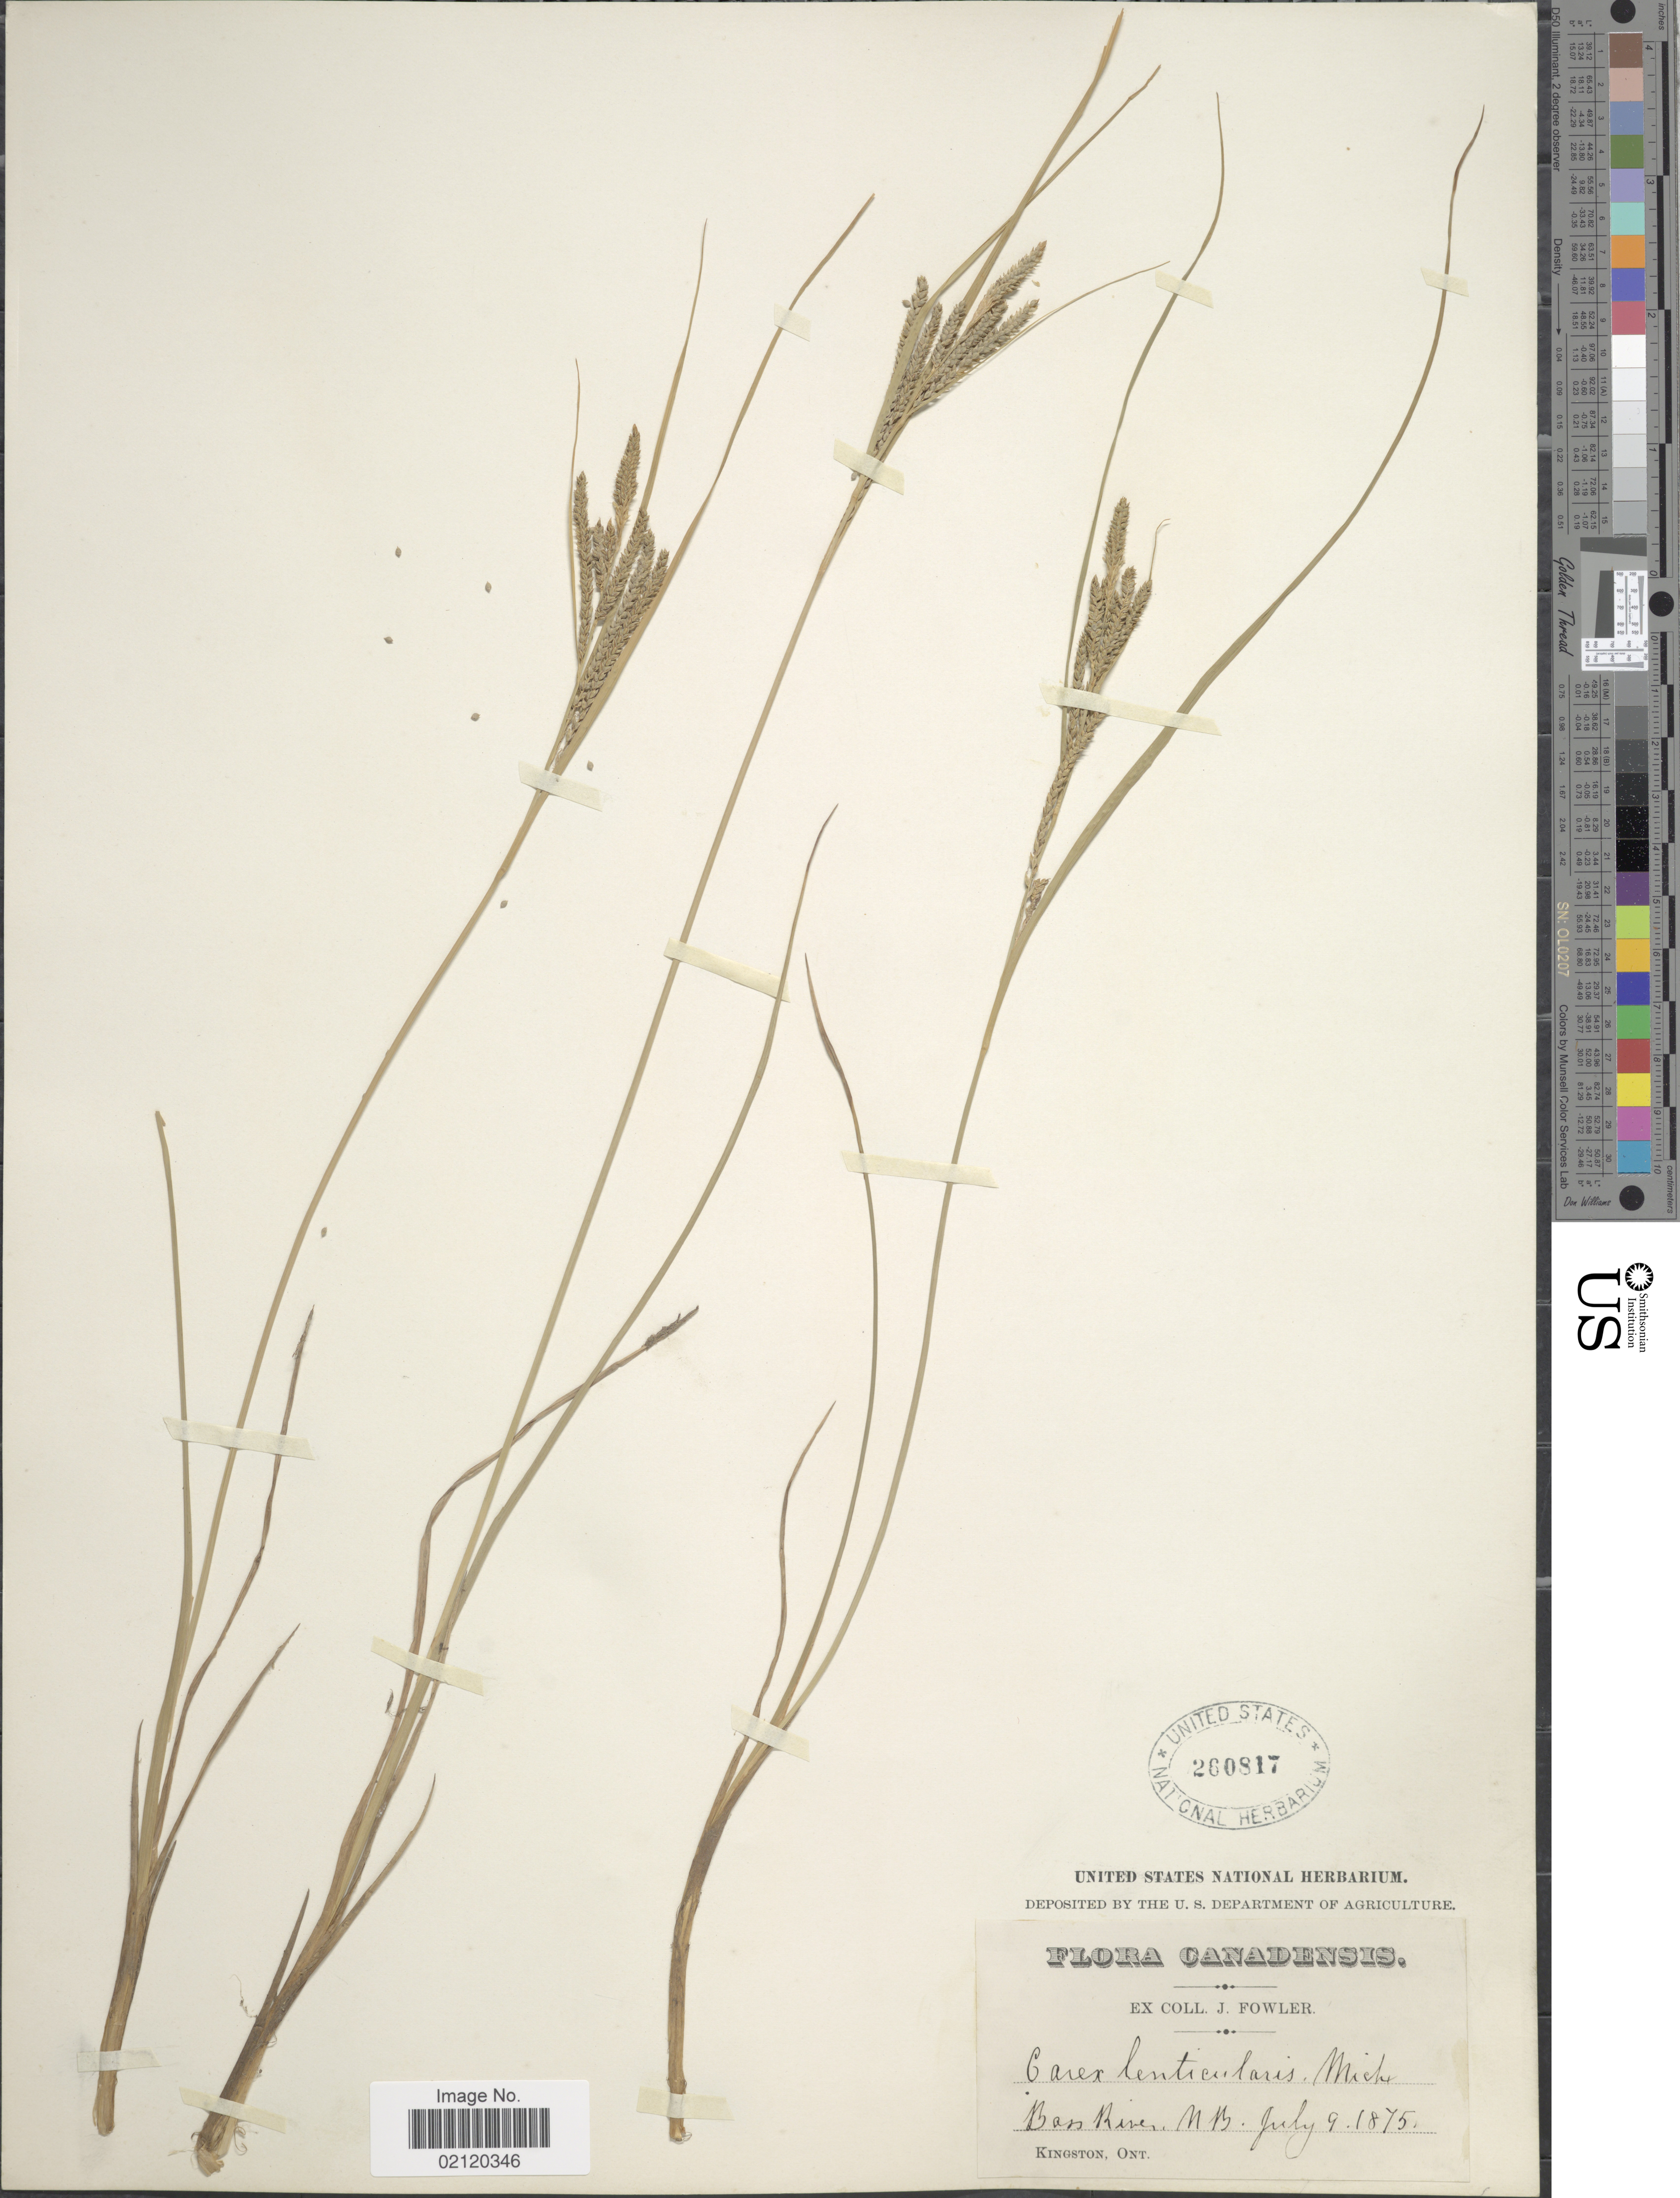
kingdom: Plantae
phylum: Tracheophyta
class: Liliopsida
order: Poales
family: Cyperaceae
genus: Carex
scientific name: Carex lenticularis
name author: Michx.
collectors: J. P. Fowler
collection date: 1875-07-09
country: Canada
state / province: New Brunswick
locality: Bass River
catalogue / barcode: US 260817